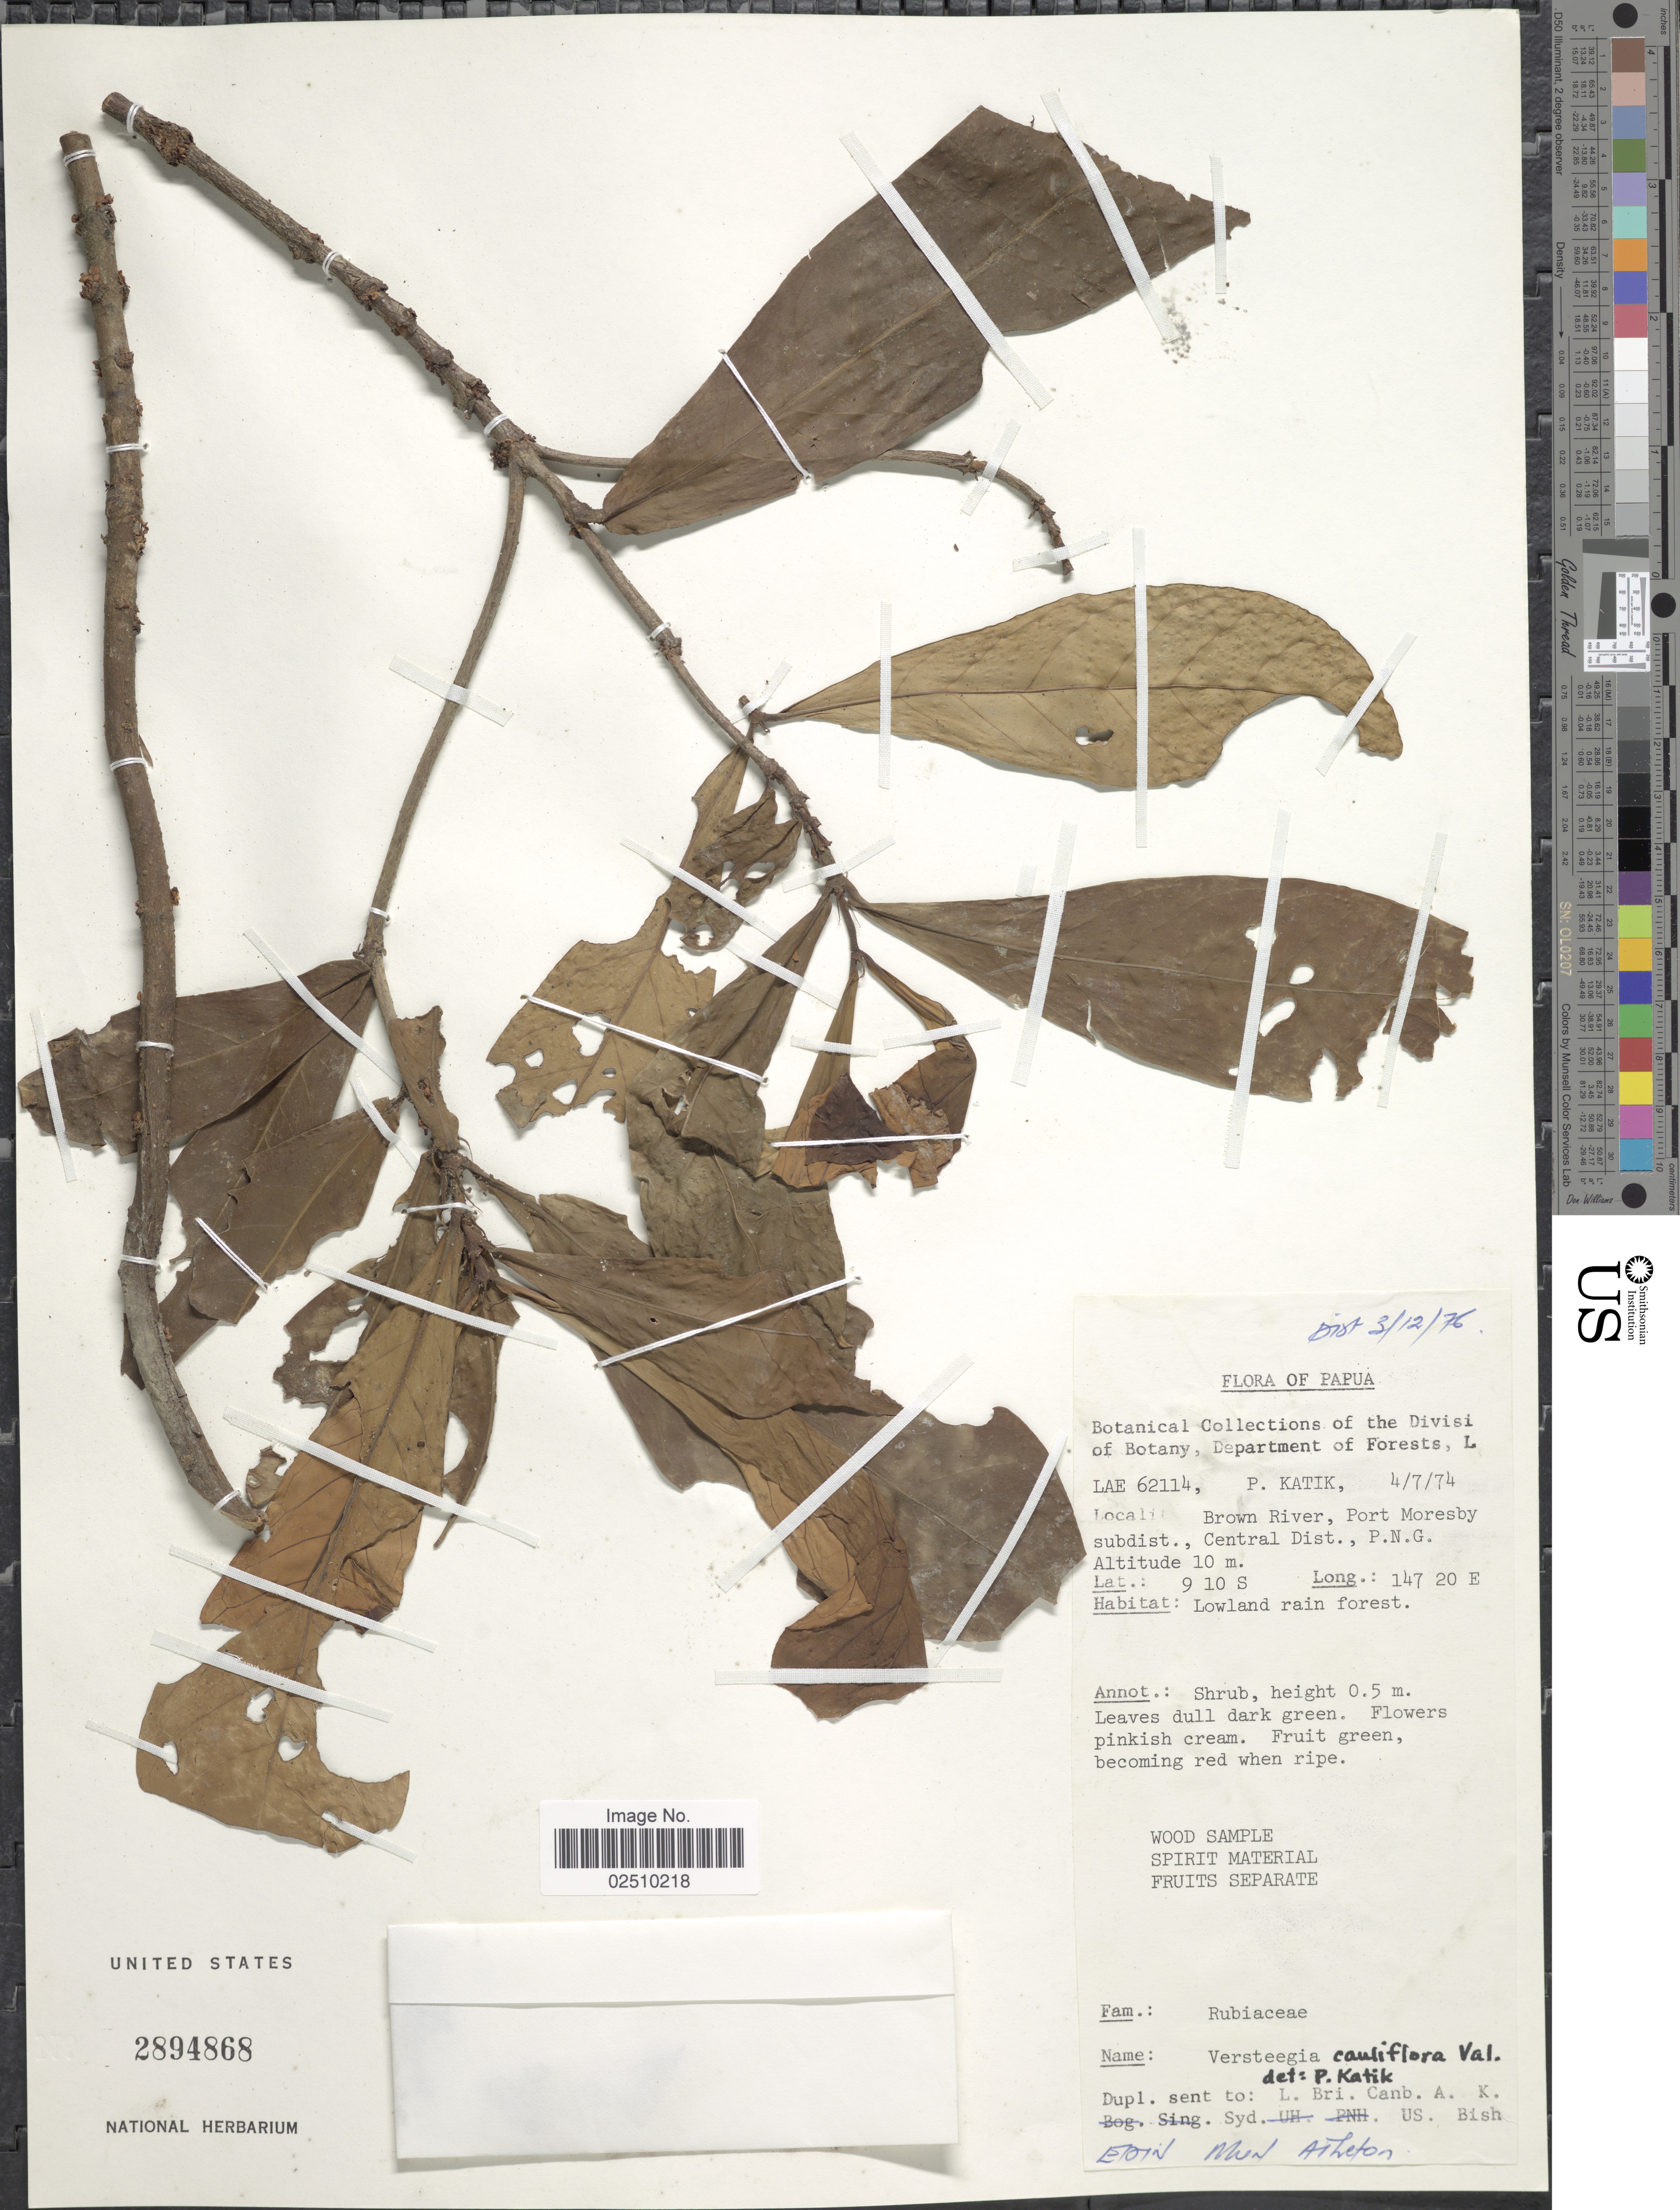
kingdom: Plantae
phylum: Tracheophyta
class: Magnoliopsida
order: Gentianales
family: Rubiaceae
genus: Versteegia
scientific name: Versteegia cauliflora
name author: (K. Schum. & Lauterb.) Valeton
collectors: P. Katik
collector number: LAE62114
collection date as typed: Transcribed d/m/y: 4/7/74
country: Papua New Guinea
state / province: Central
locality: Brown River, Port Moresby subdist., Central Dist., P.N.G.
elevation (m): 10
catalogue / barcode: US 2894868